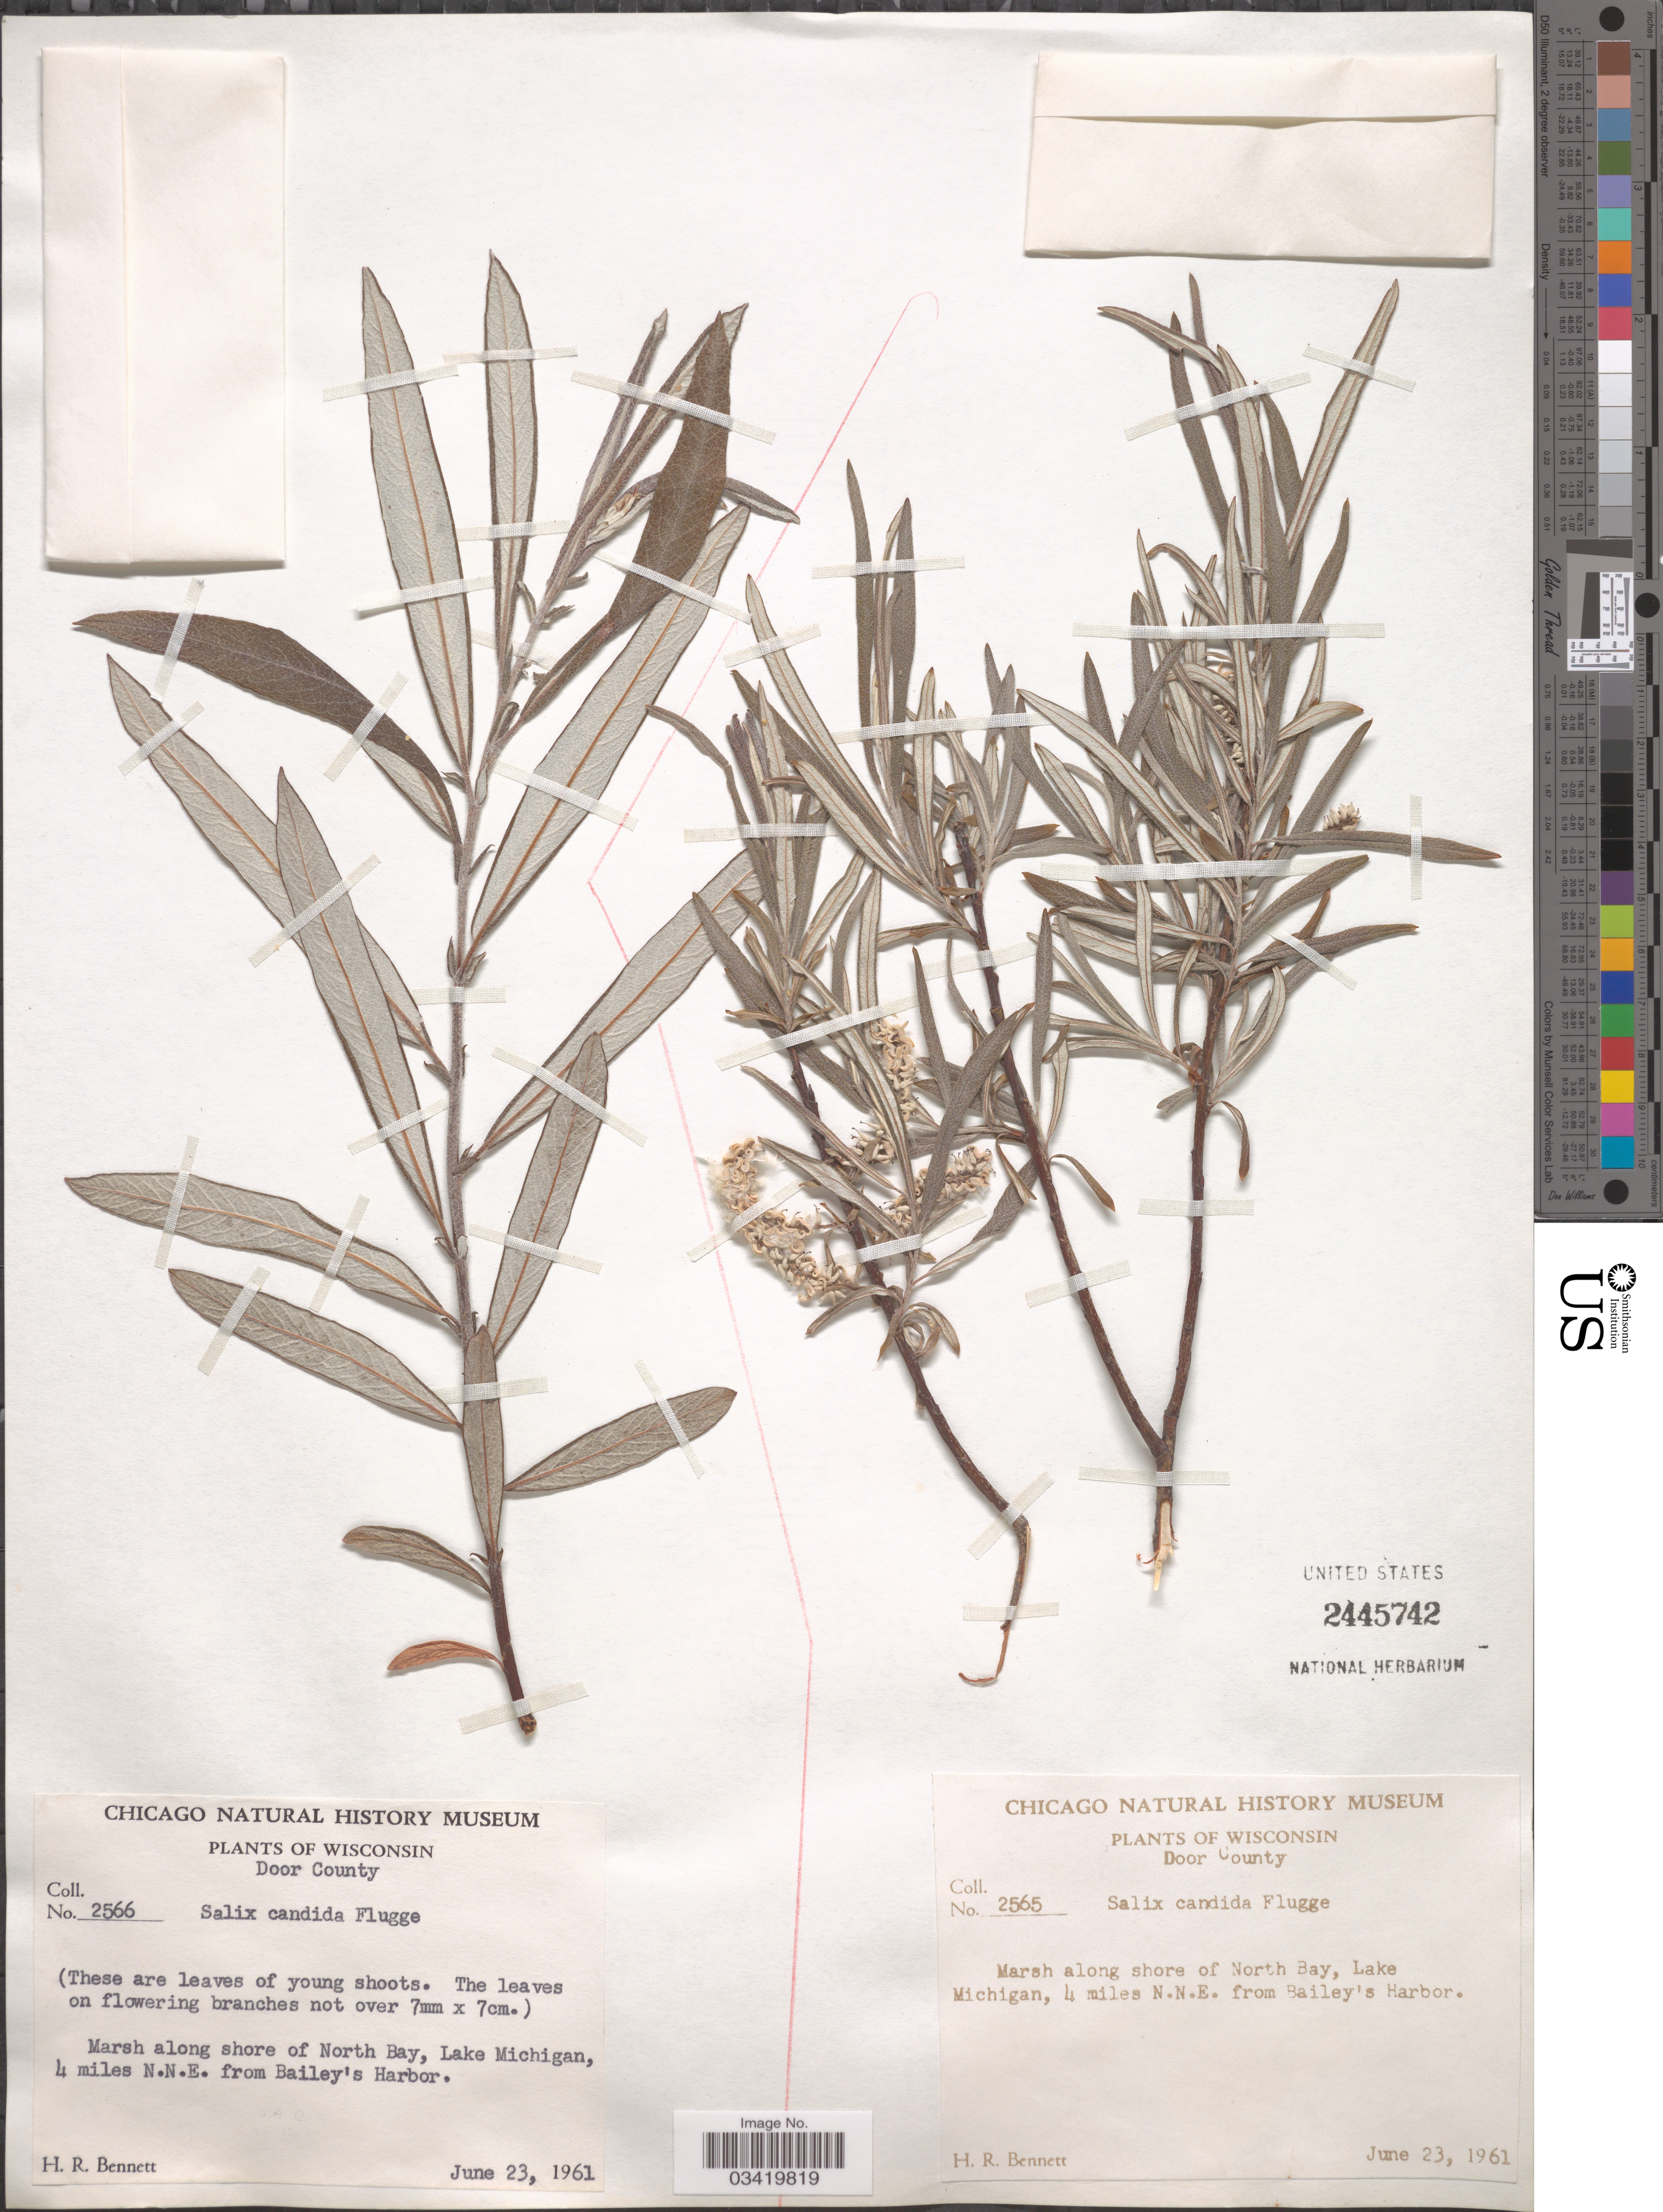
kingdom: Plantae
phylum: Tracheophyta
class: Magnoliopsida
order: Malpighiales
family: Salicaceae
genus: Salix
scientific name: Salix candida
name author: Flüggé ex Willd.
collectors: H. R. Bennett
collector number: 2566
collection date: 1961-06-23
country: United States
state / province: Wisconsin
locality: Door County. Marsh along shore of North Bay, Lake Michigan, 4 miles N.N.E. from Bailey's Harbor.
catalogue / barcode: US 2445742